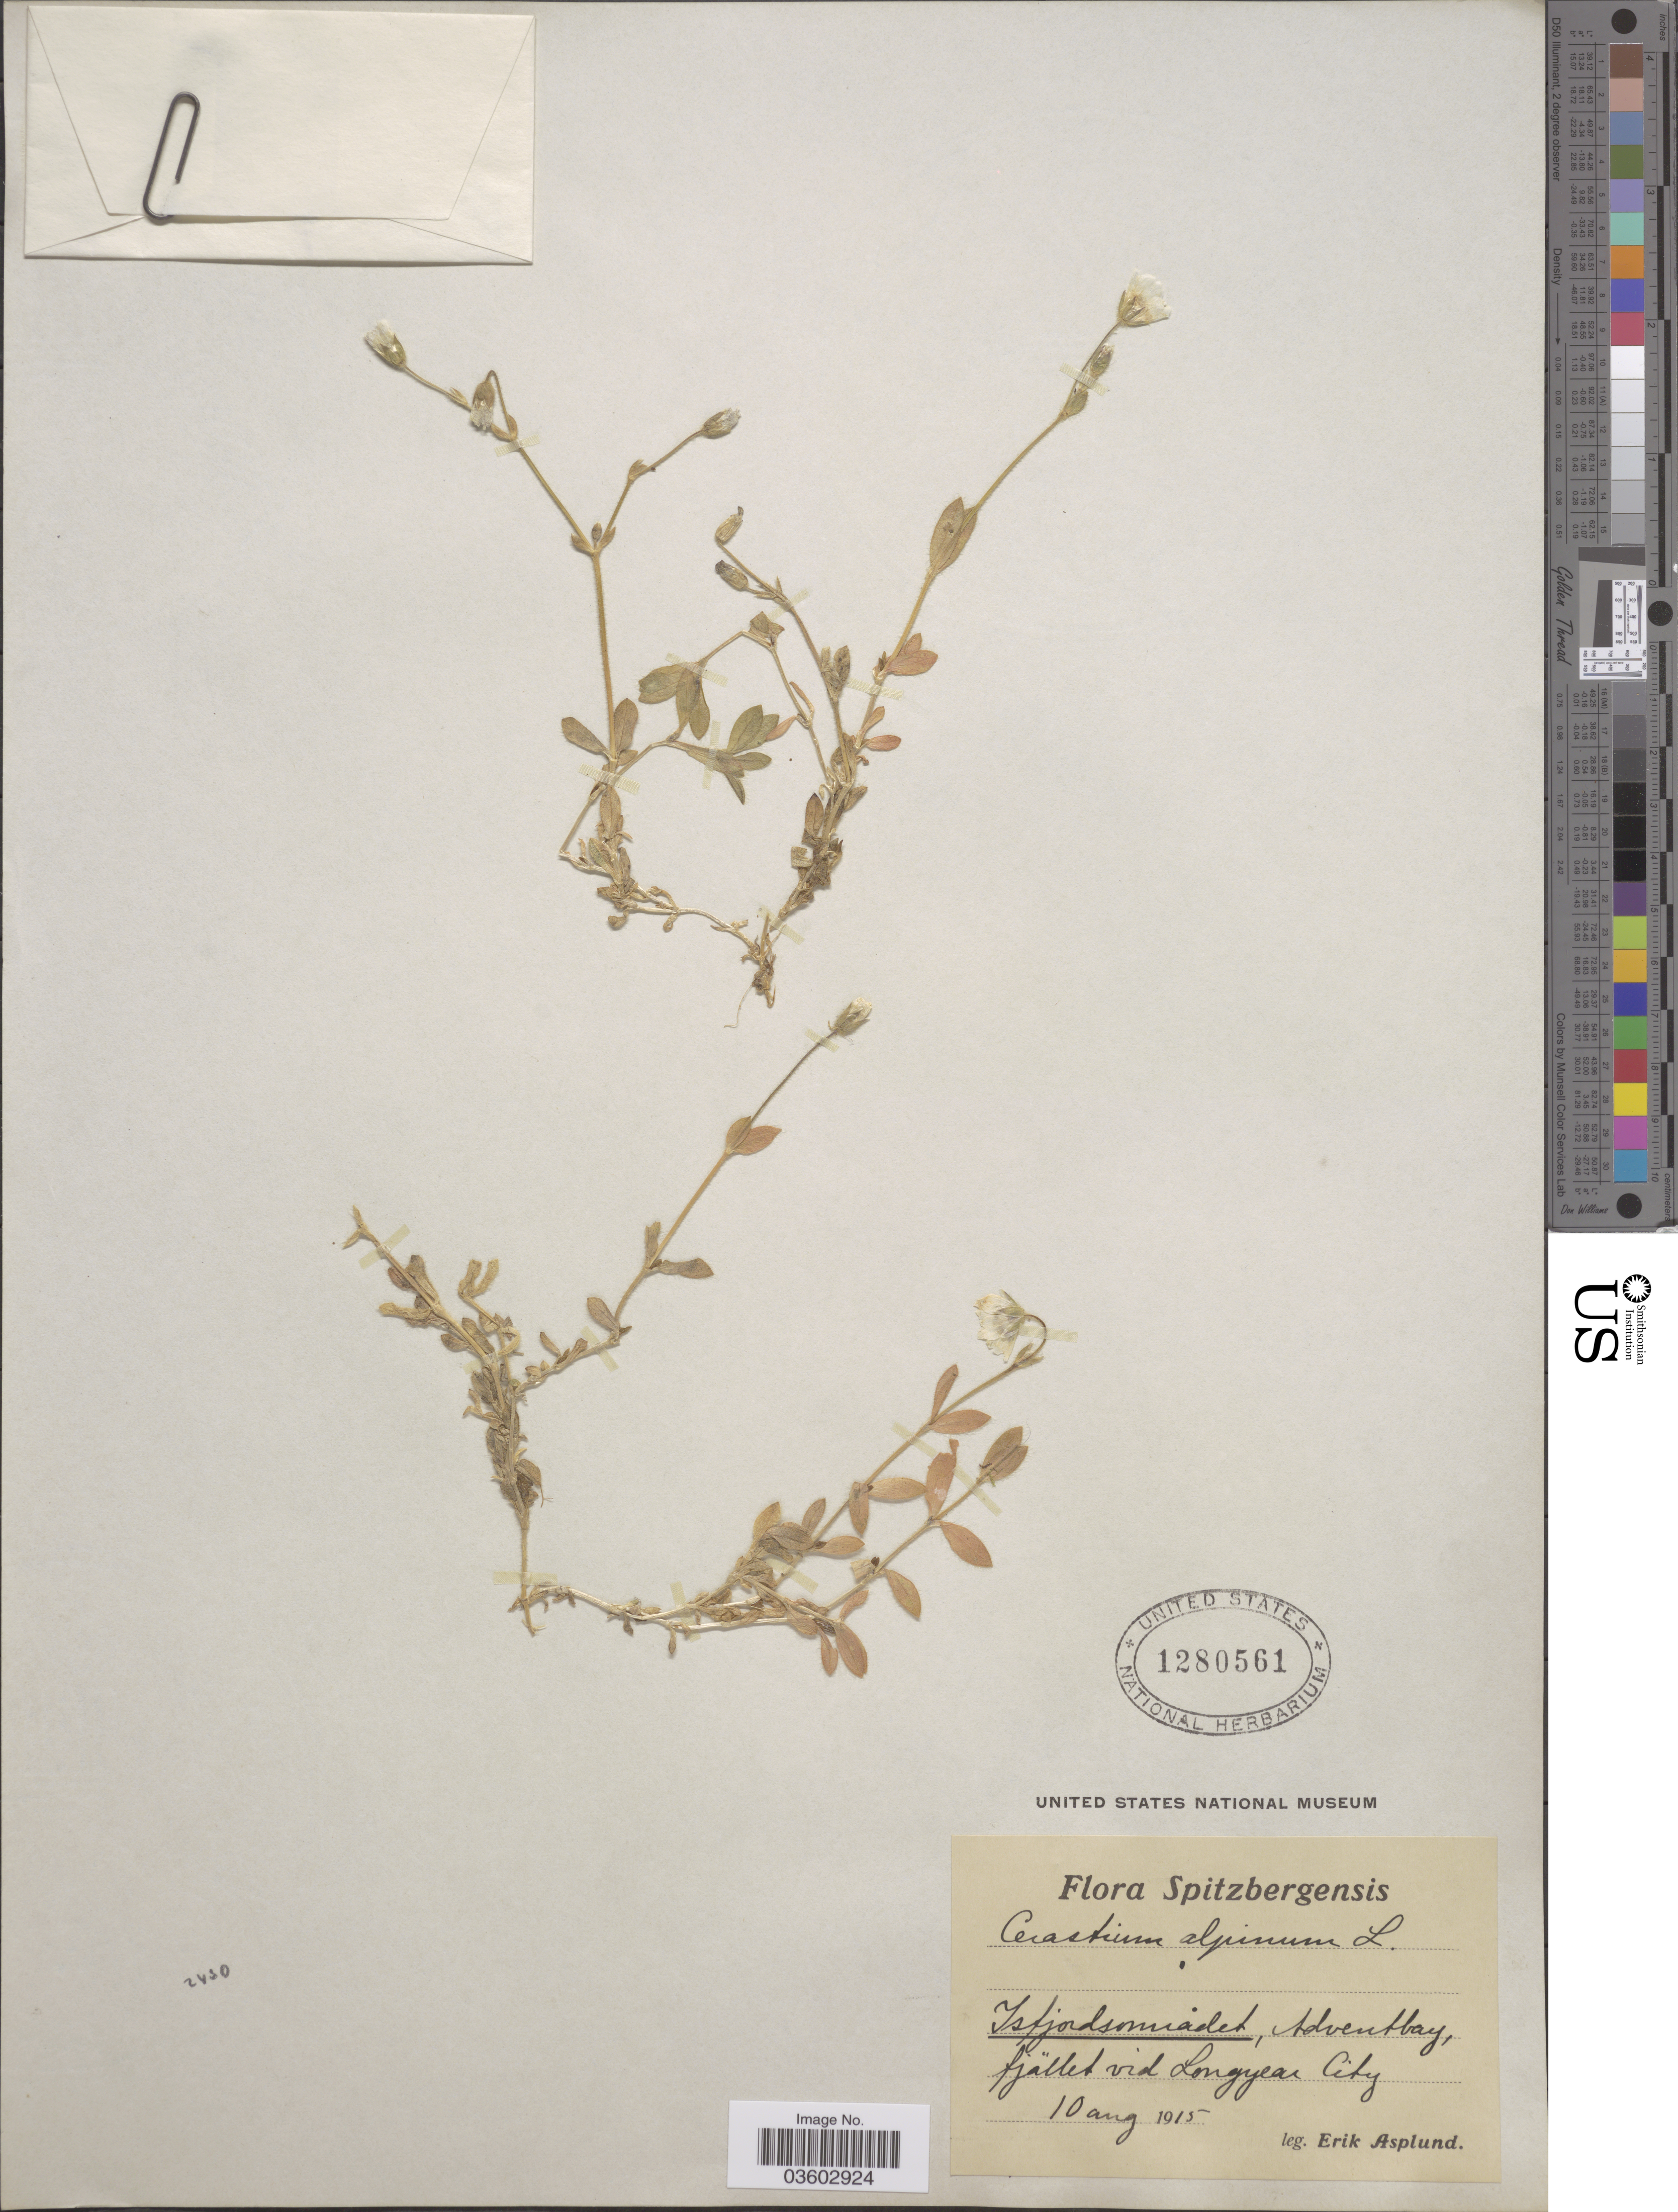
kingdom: Plantae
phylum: Tracheophyta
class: Magnoliopsida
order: Caryophyllales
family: Caryophyllaceae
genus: Cerastium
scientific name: Cerastium alpinum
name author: L.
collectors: E. Asplund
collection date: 1915-08-10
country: Norway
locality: Spitzbergensis. Isfjordsomradet, Adventbay, fjället cid Longyear City.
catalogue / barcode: US 1280561